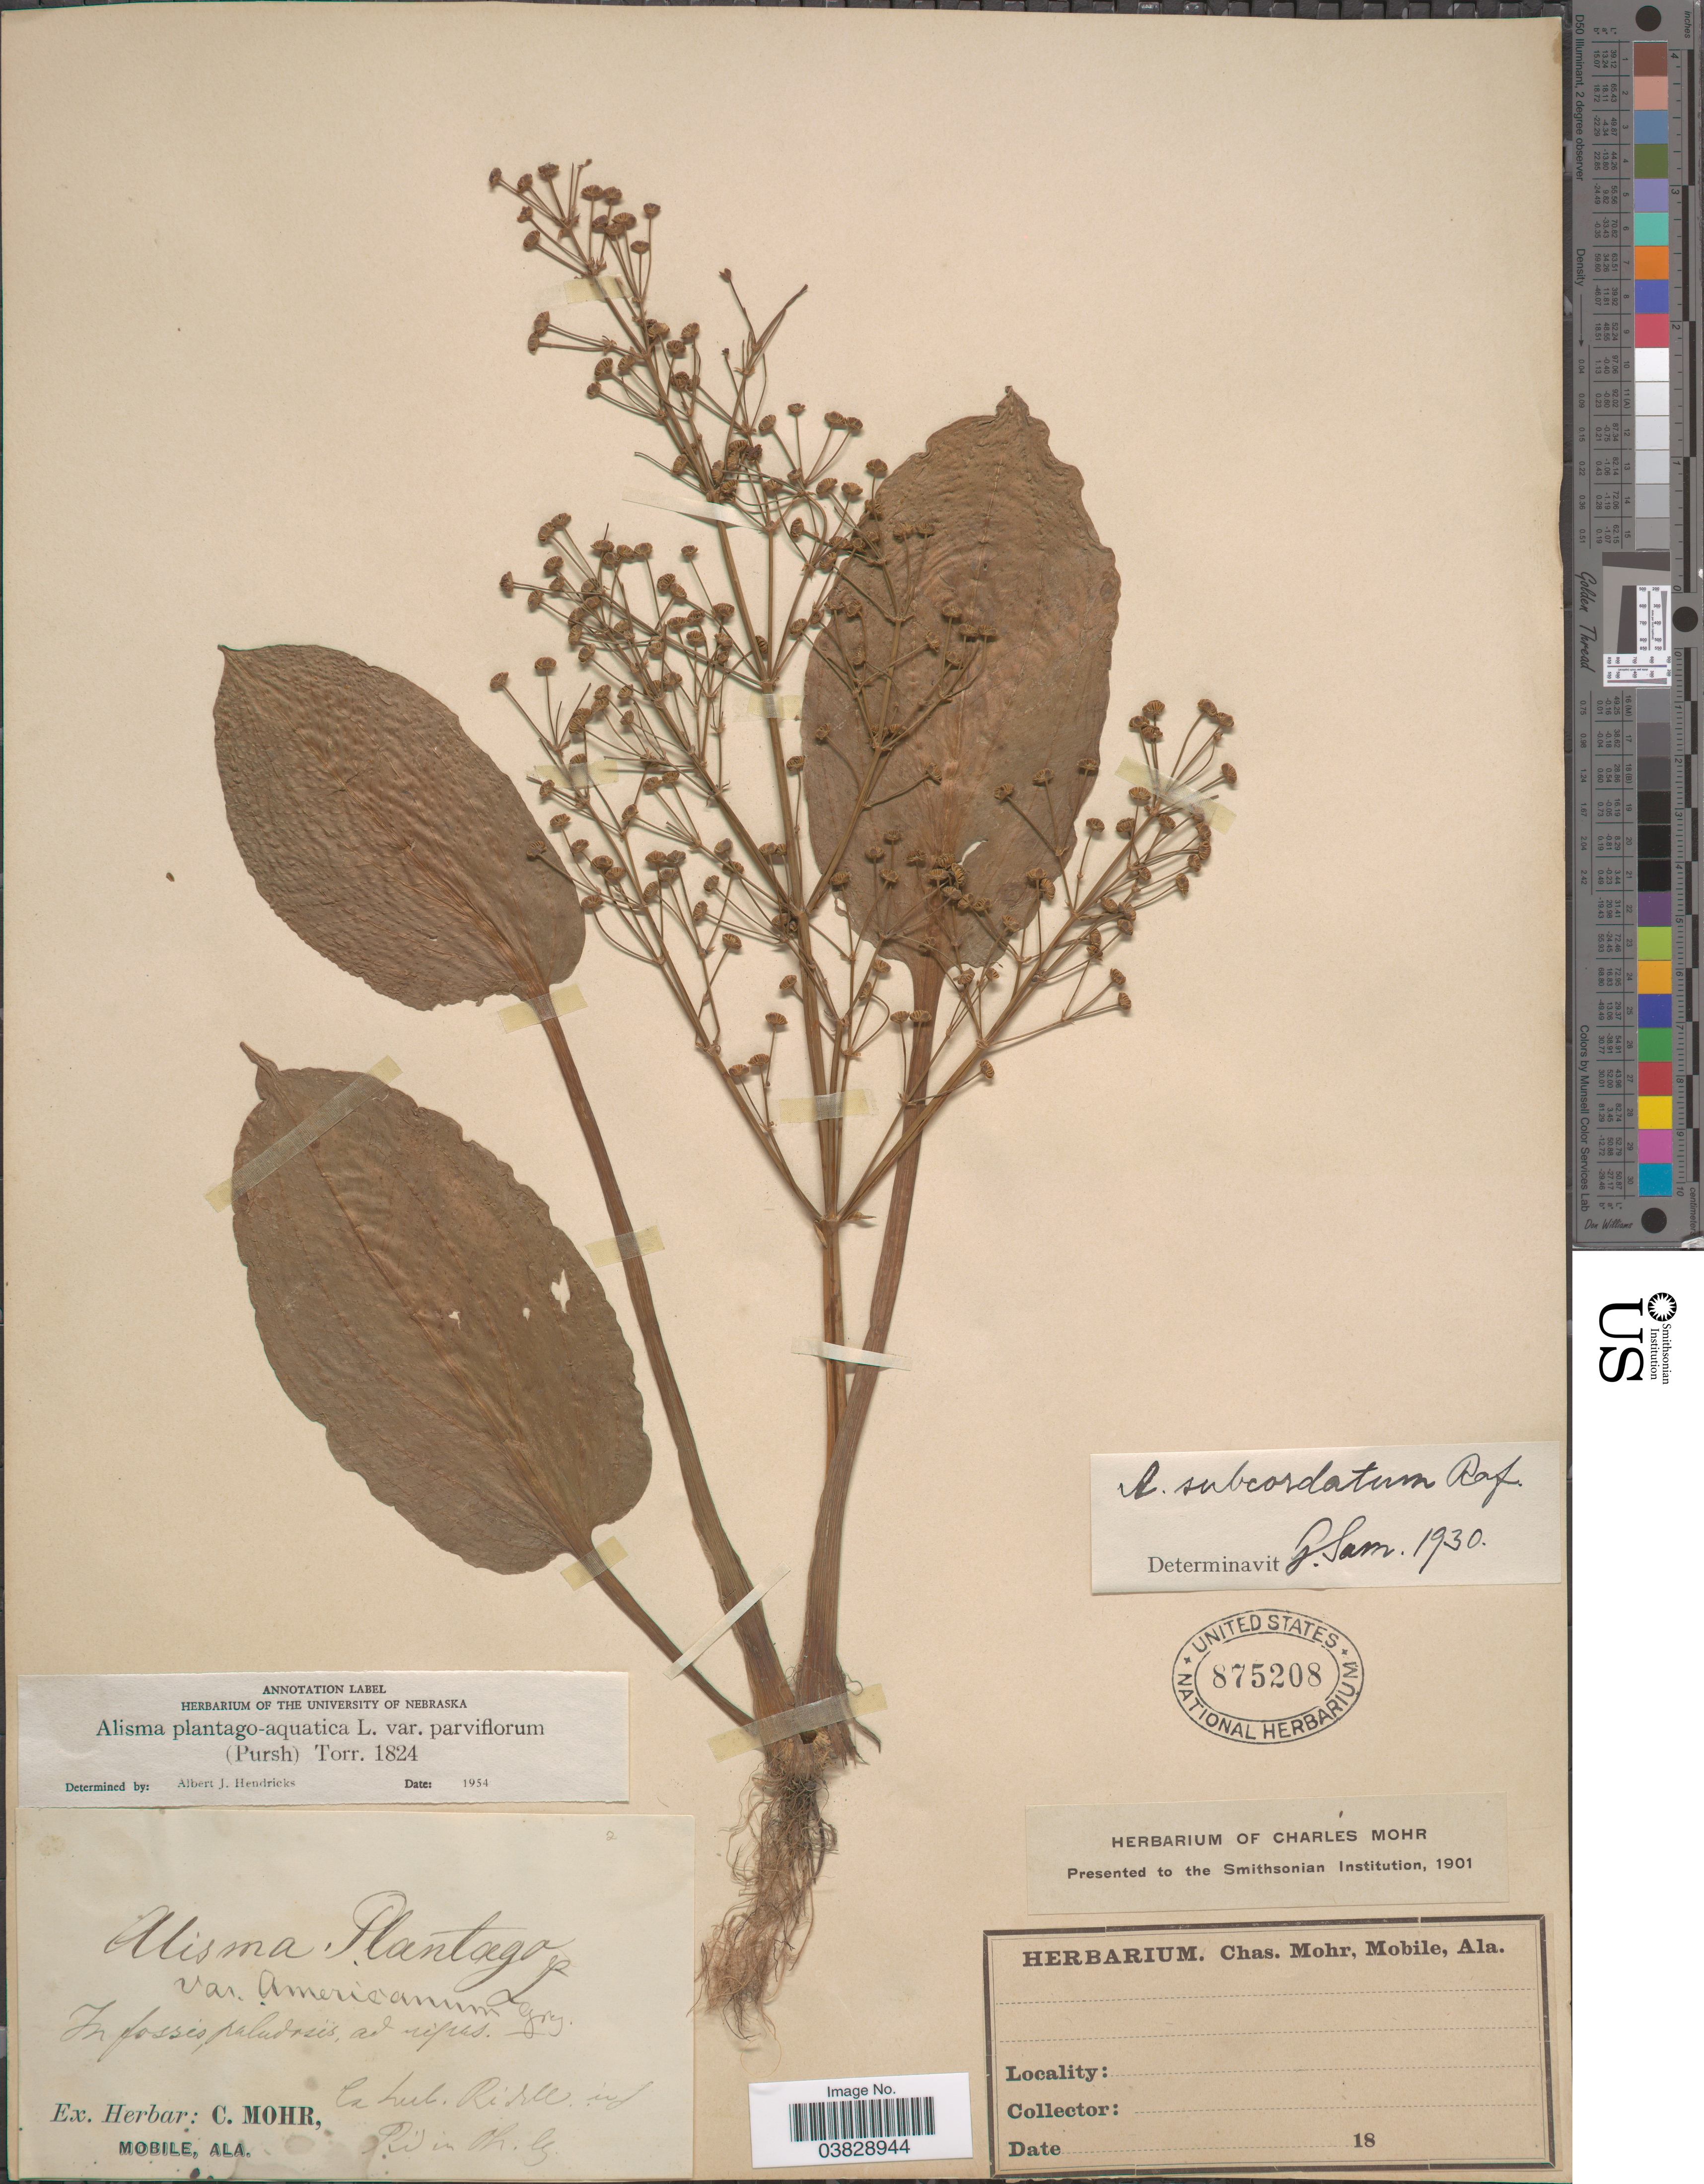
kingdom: Plantae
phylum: Tracheophyta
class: Liliopsida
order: Alismatales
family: Alismataceae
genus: Alisma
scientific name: Alisma plantago-aquatica var. parviflorum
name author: (Pursh) Torr.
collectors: Mohr, C. T. (herbarium)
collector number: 2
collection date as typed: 18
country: United States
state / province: Alabama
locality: Mobile.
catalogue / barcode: US 875208